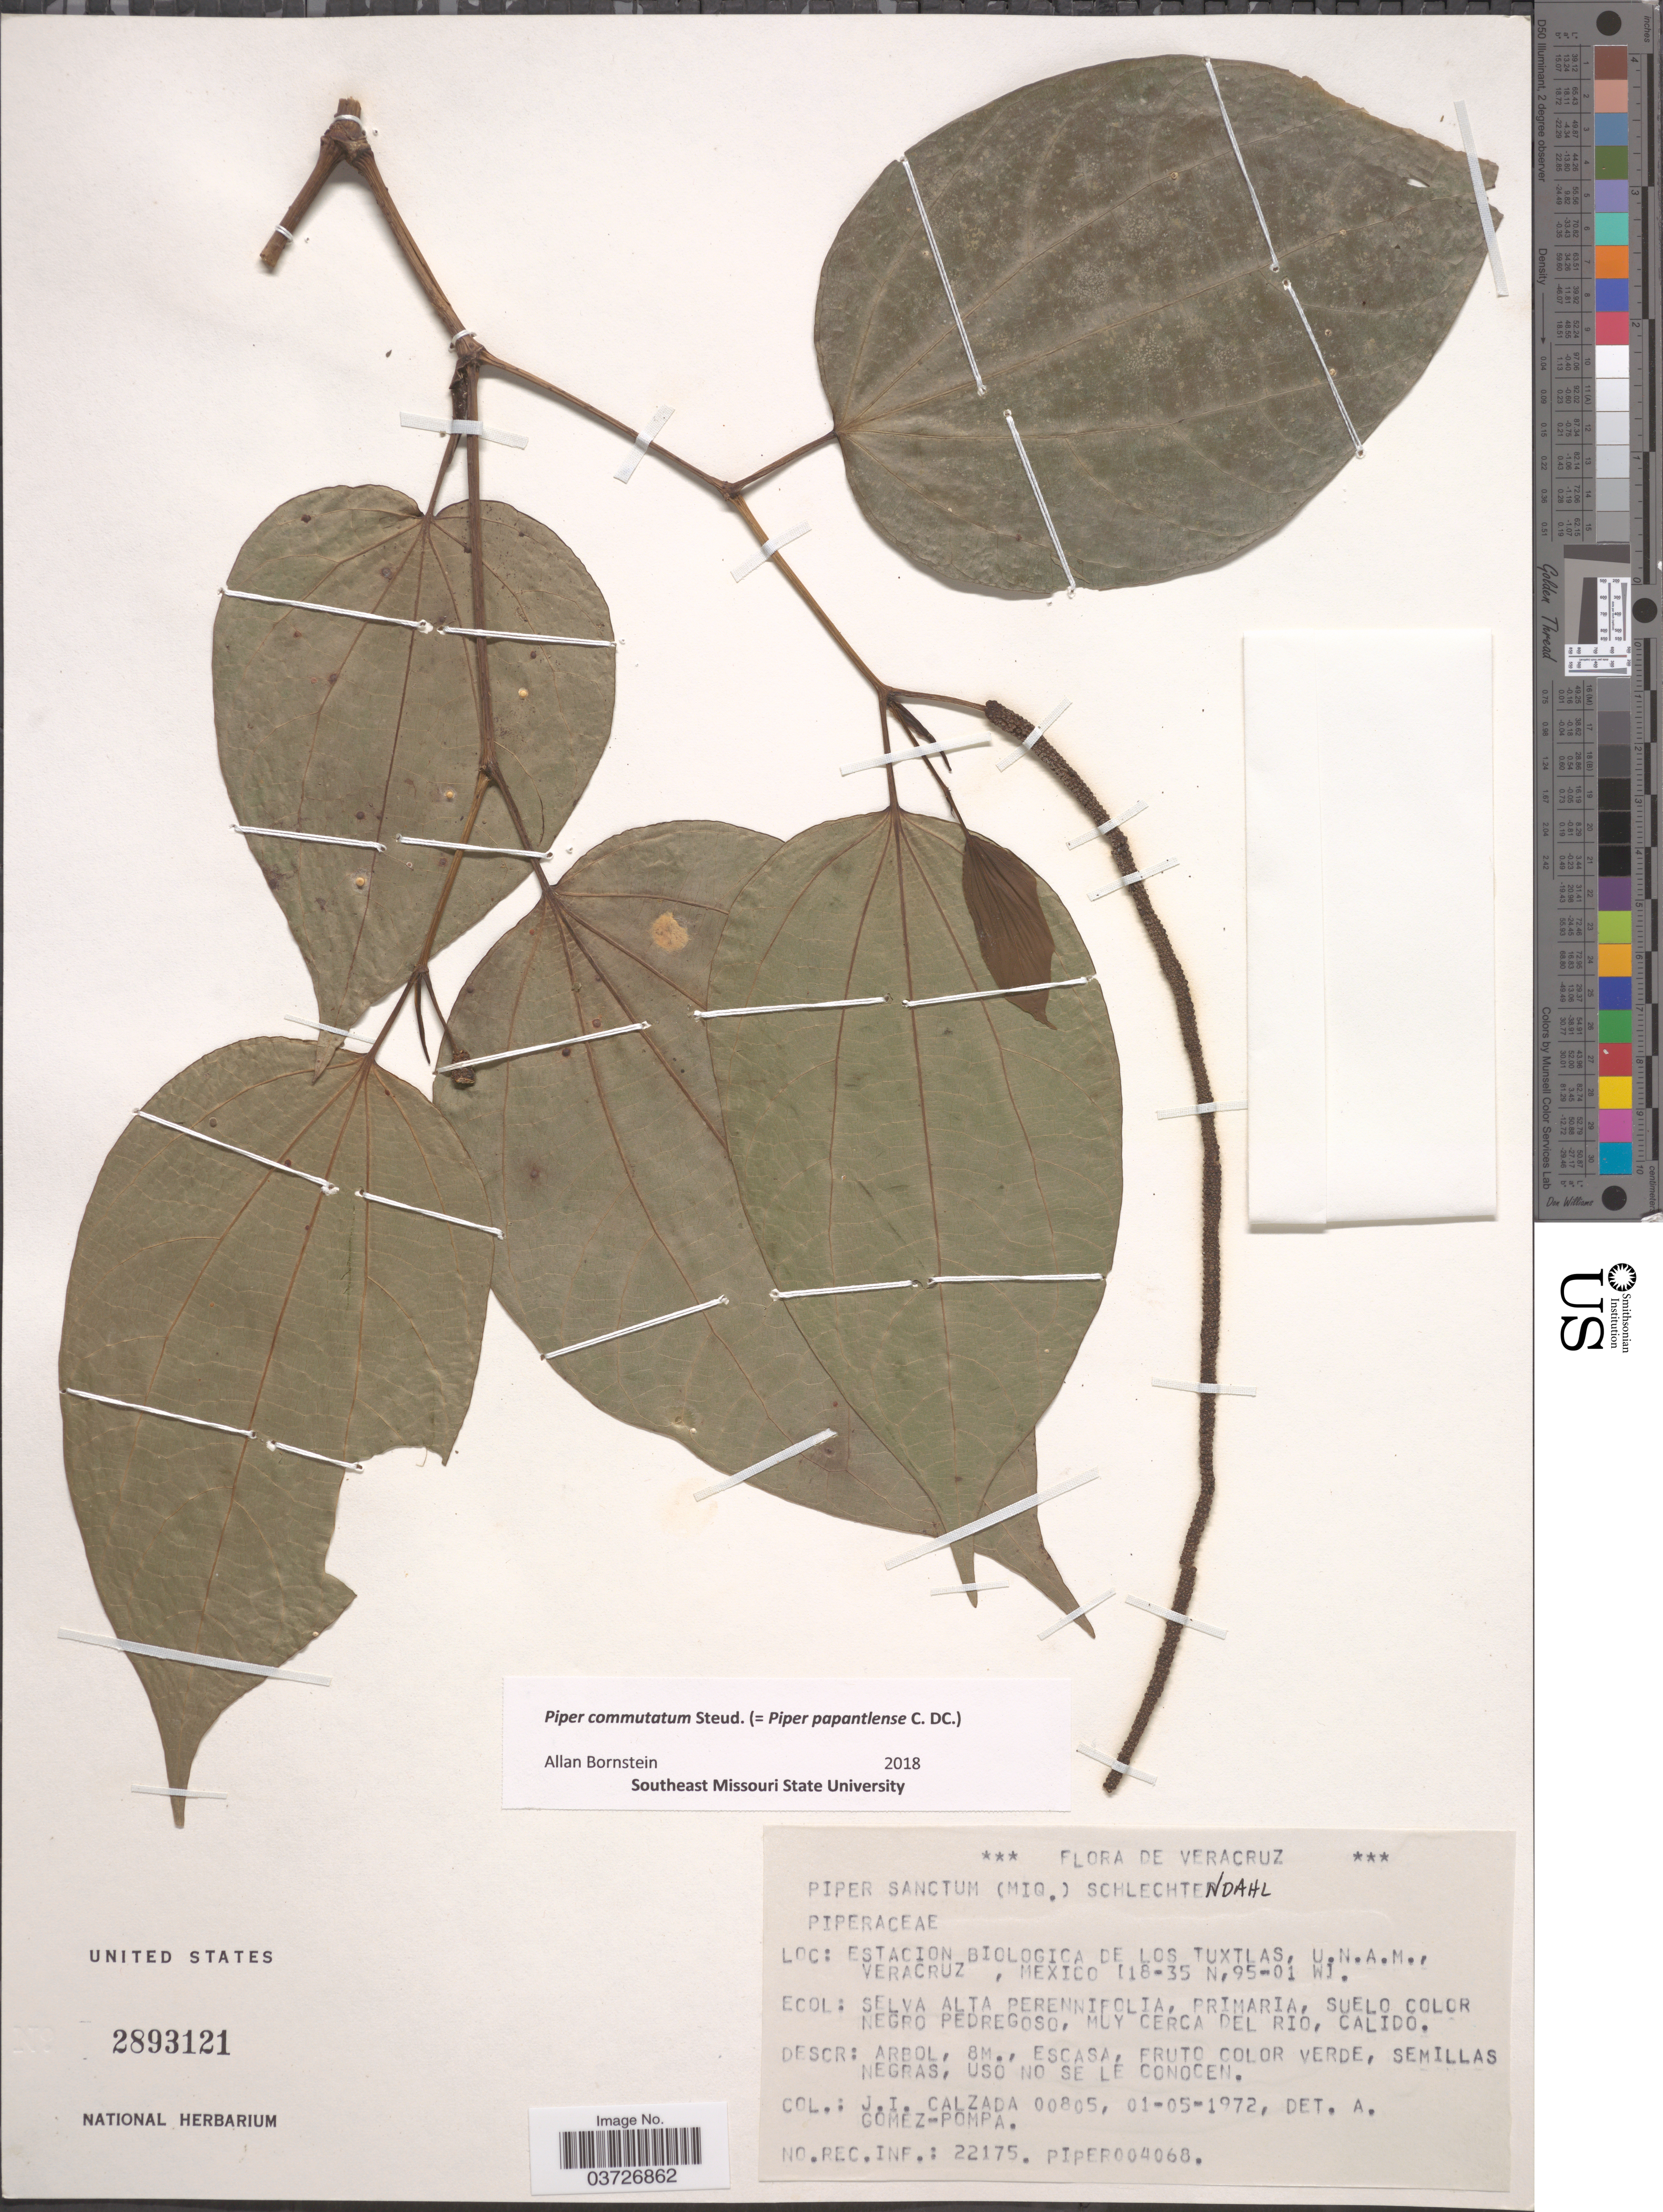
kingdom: Plantae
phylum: Tracheophyta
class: Magnoliopsida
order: Piperales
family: Piperaceae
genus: Piper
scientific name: Piper commutatum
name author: Steud.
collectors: J. I. Calzada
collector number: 00805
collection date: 1972-05-01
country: Mexico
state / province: Veracruz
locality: Estacion Biologica de Los Tuxtlas, U.N.A.M., Veracruz.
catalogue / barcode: US 2893121